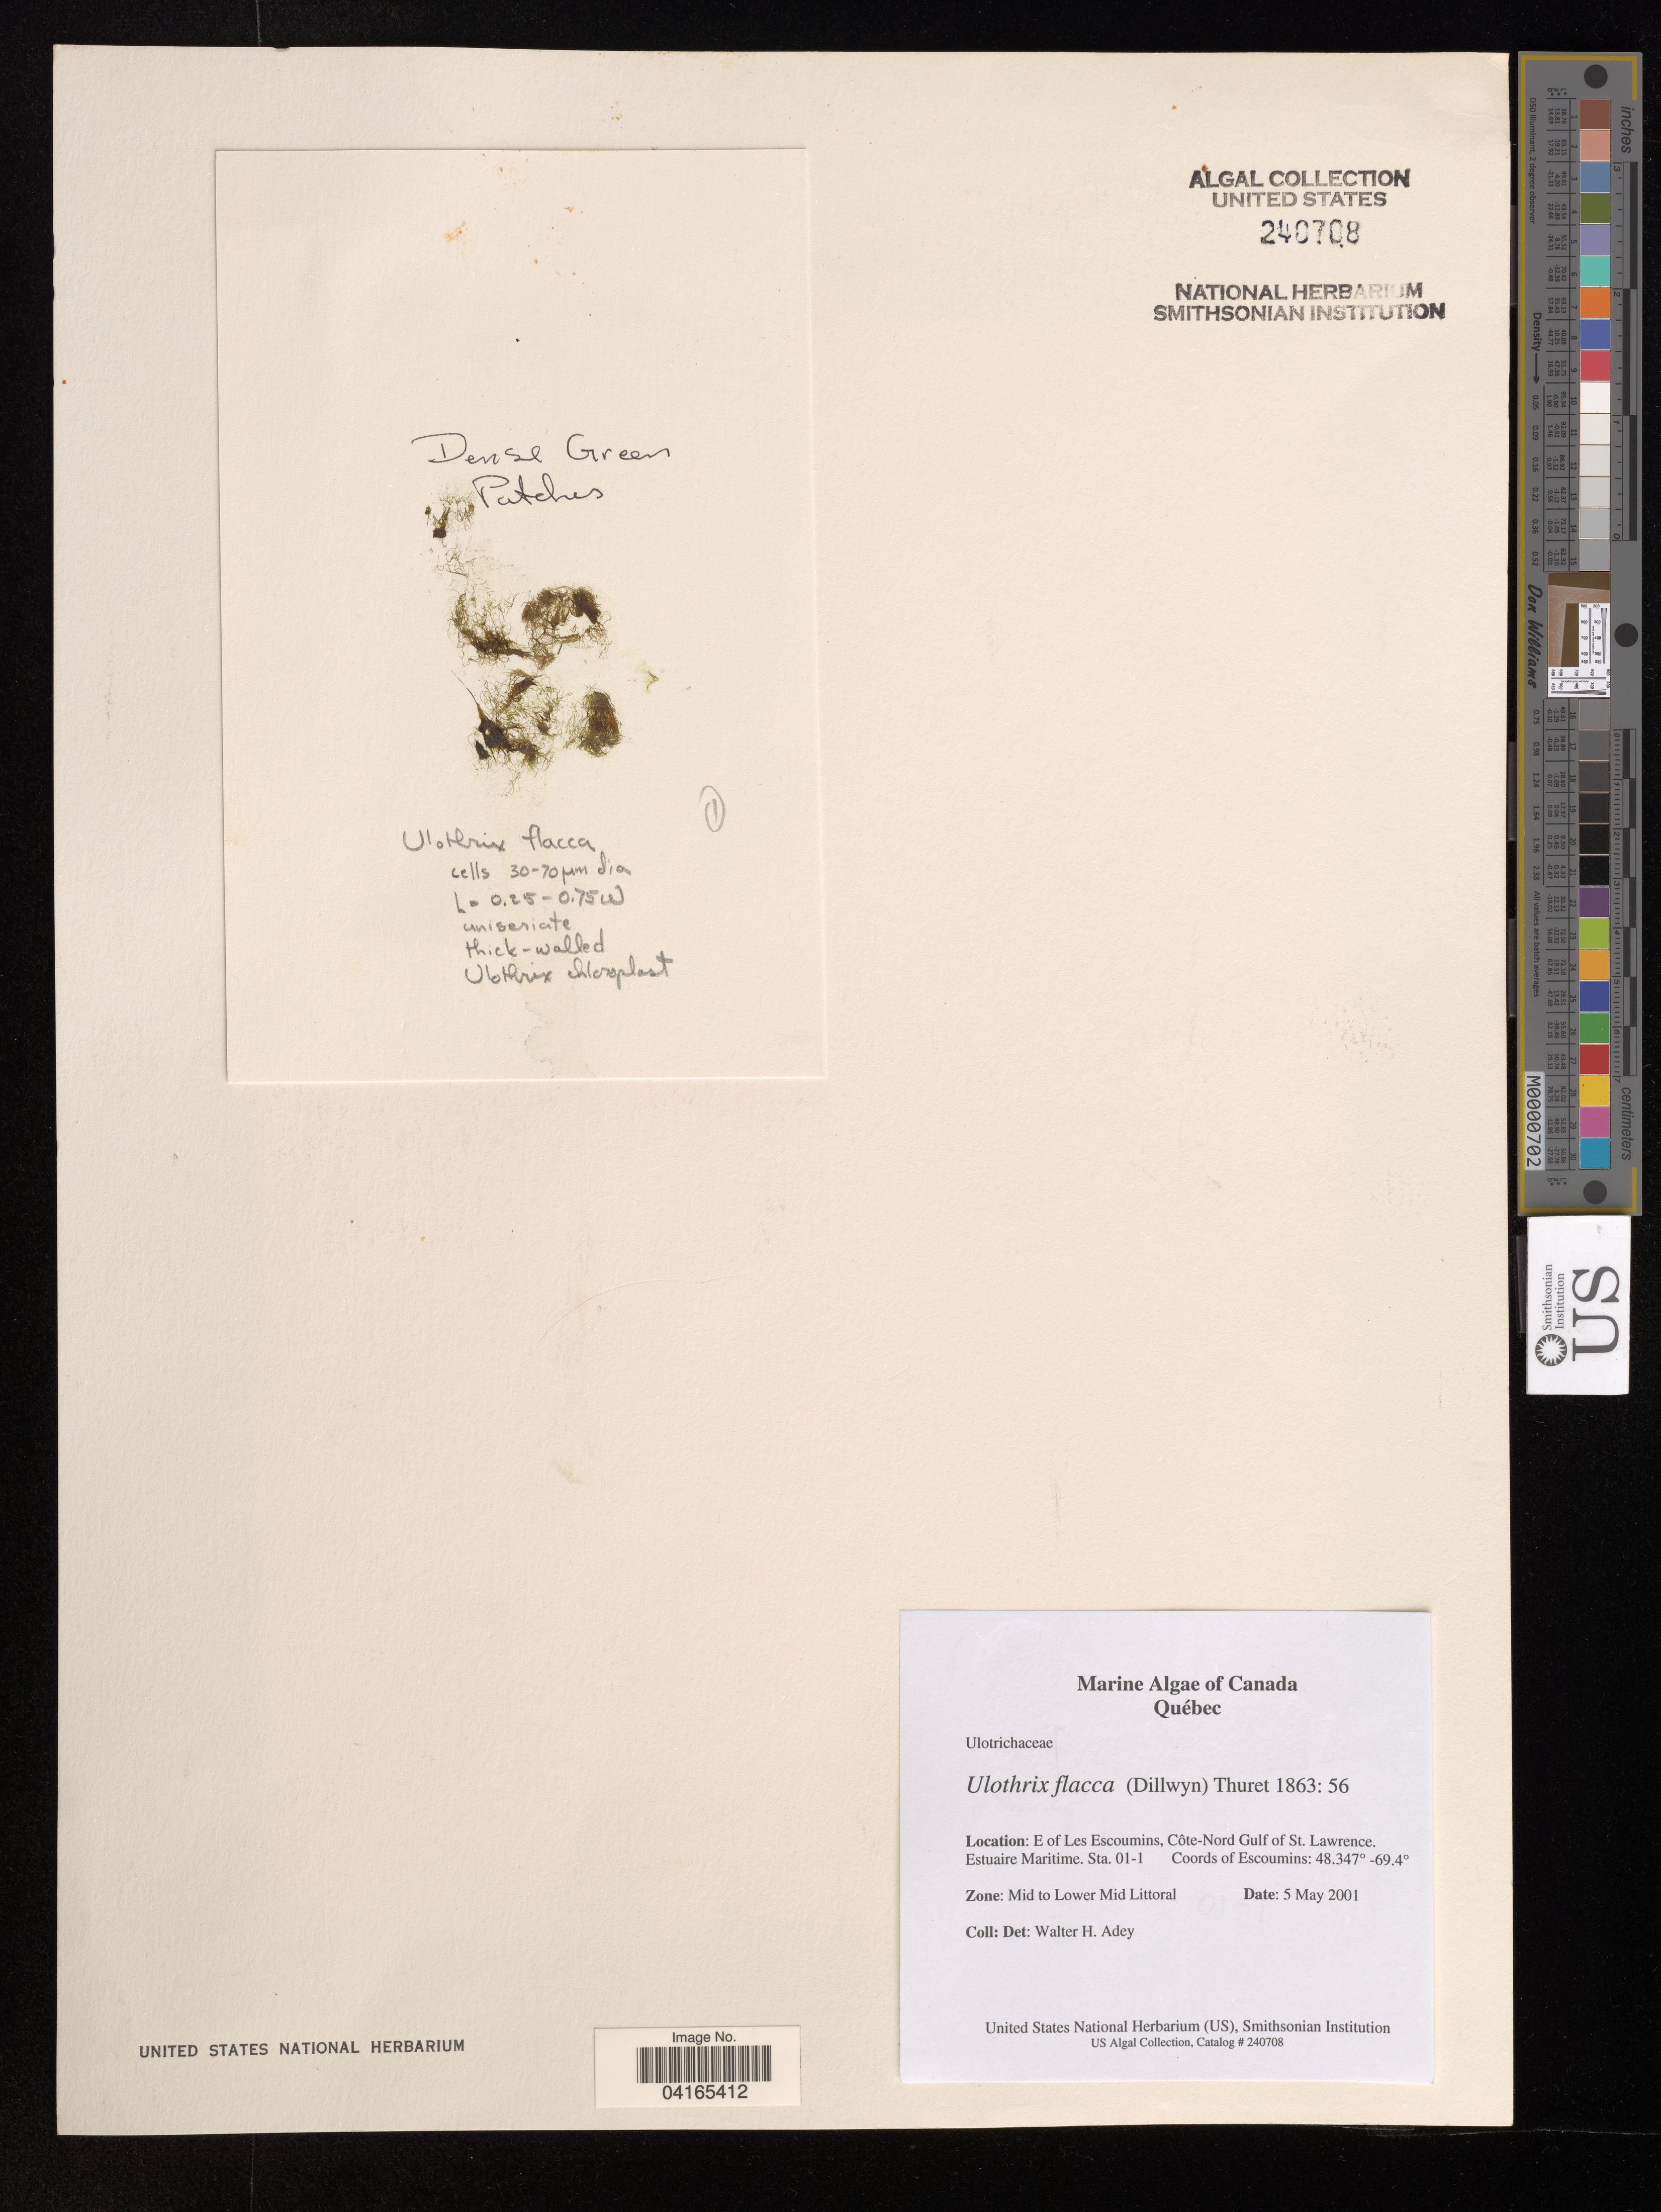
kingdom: Plantae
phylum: Chlorophyta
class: Ulvophyceae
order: Ulotrichales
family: Ulotrichaceae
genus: Ulothrix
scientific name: Ulothrix flacca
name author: (Dillwyn) Thur. in Le Jol.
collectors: W. H. Adey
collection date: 2001-05-05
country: Canada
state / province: Quebec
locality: E. of Les Escoumins, Cote-Nord Gulf of St. Lawrence.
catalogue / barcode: US 240708